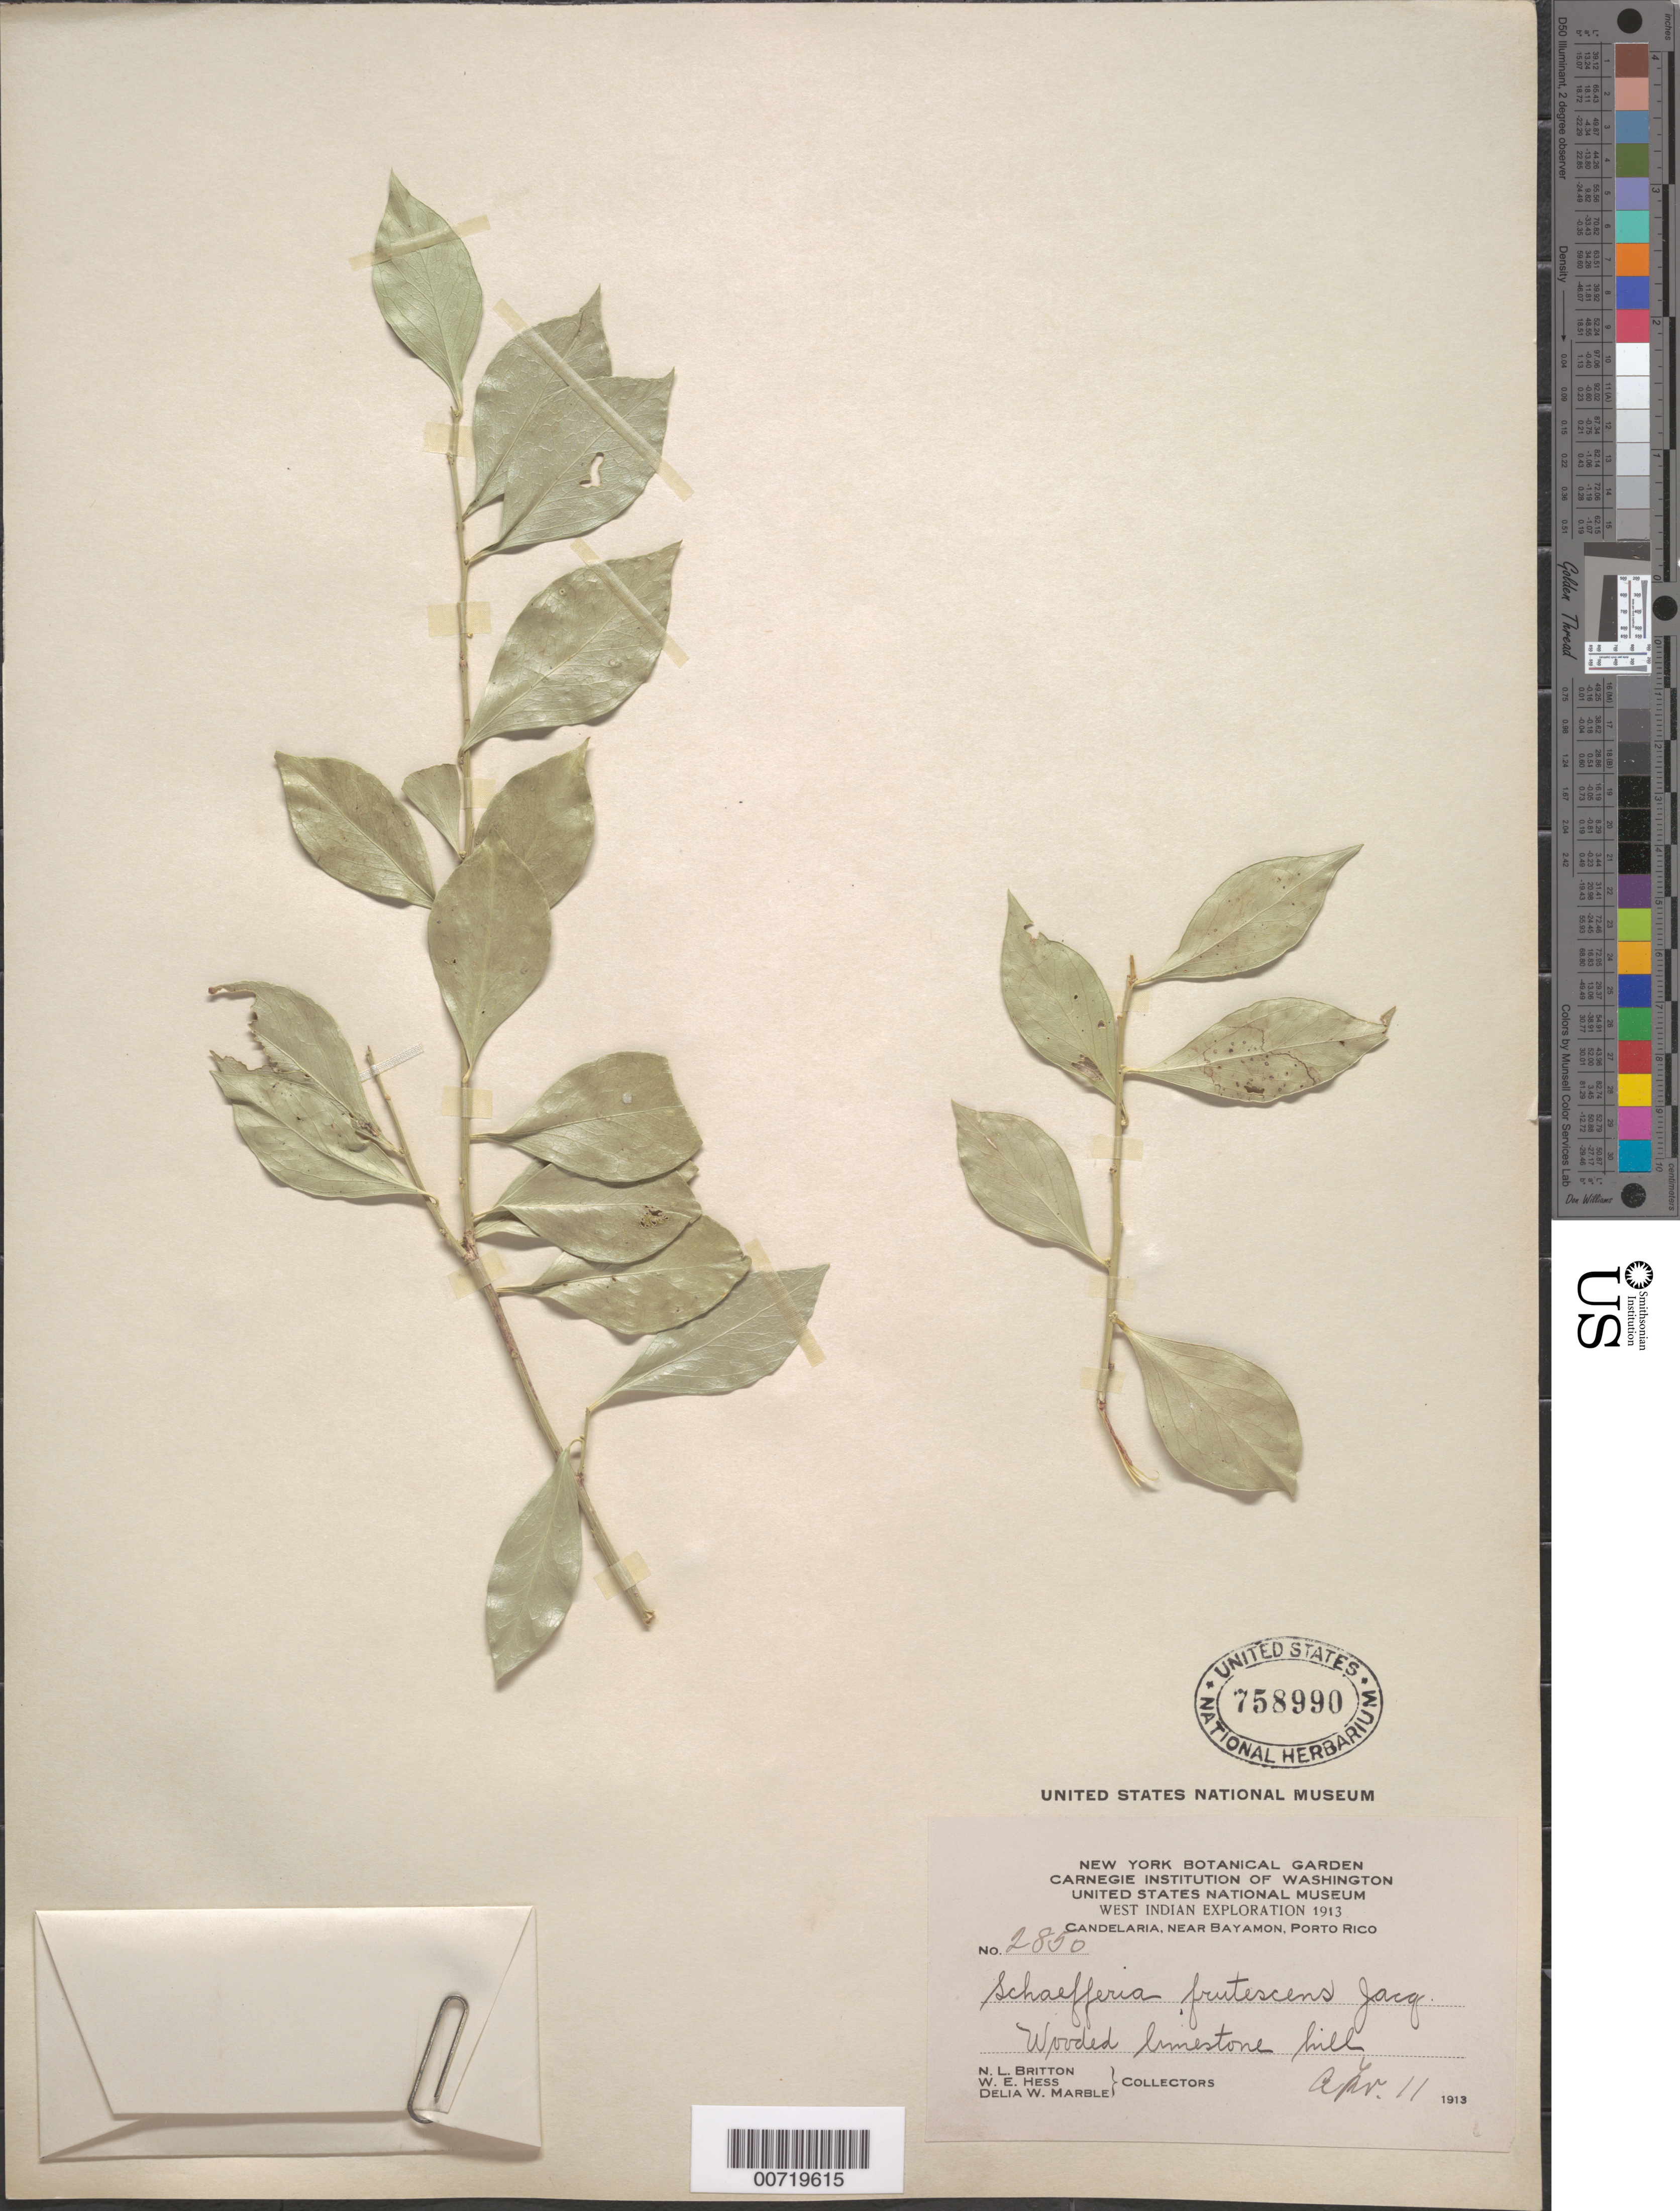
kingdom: Plantae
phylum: Tracheophyta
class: Magnoliopsida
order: Celastrales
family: Celastraceae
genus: Schaefferia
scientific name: Schaefferia frutescens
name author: Jacq.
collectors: N. Britton, W. Hess & D. W. Marble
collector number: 2850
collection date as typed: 11 Apr 1913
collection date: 1913-04-11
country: Puerto Rico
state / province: Toa Baja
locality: Candelaria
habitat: Wooded limestone hill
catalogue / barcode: US 758990